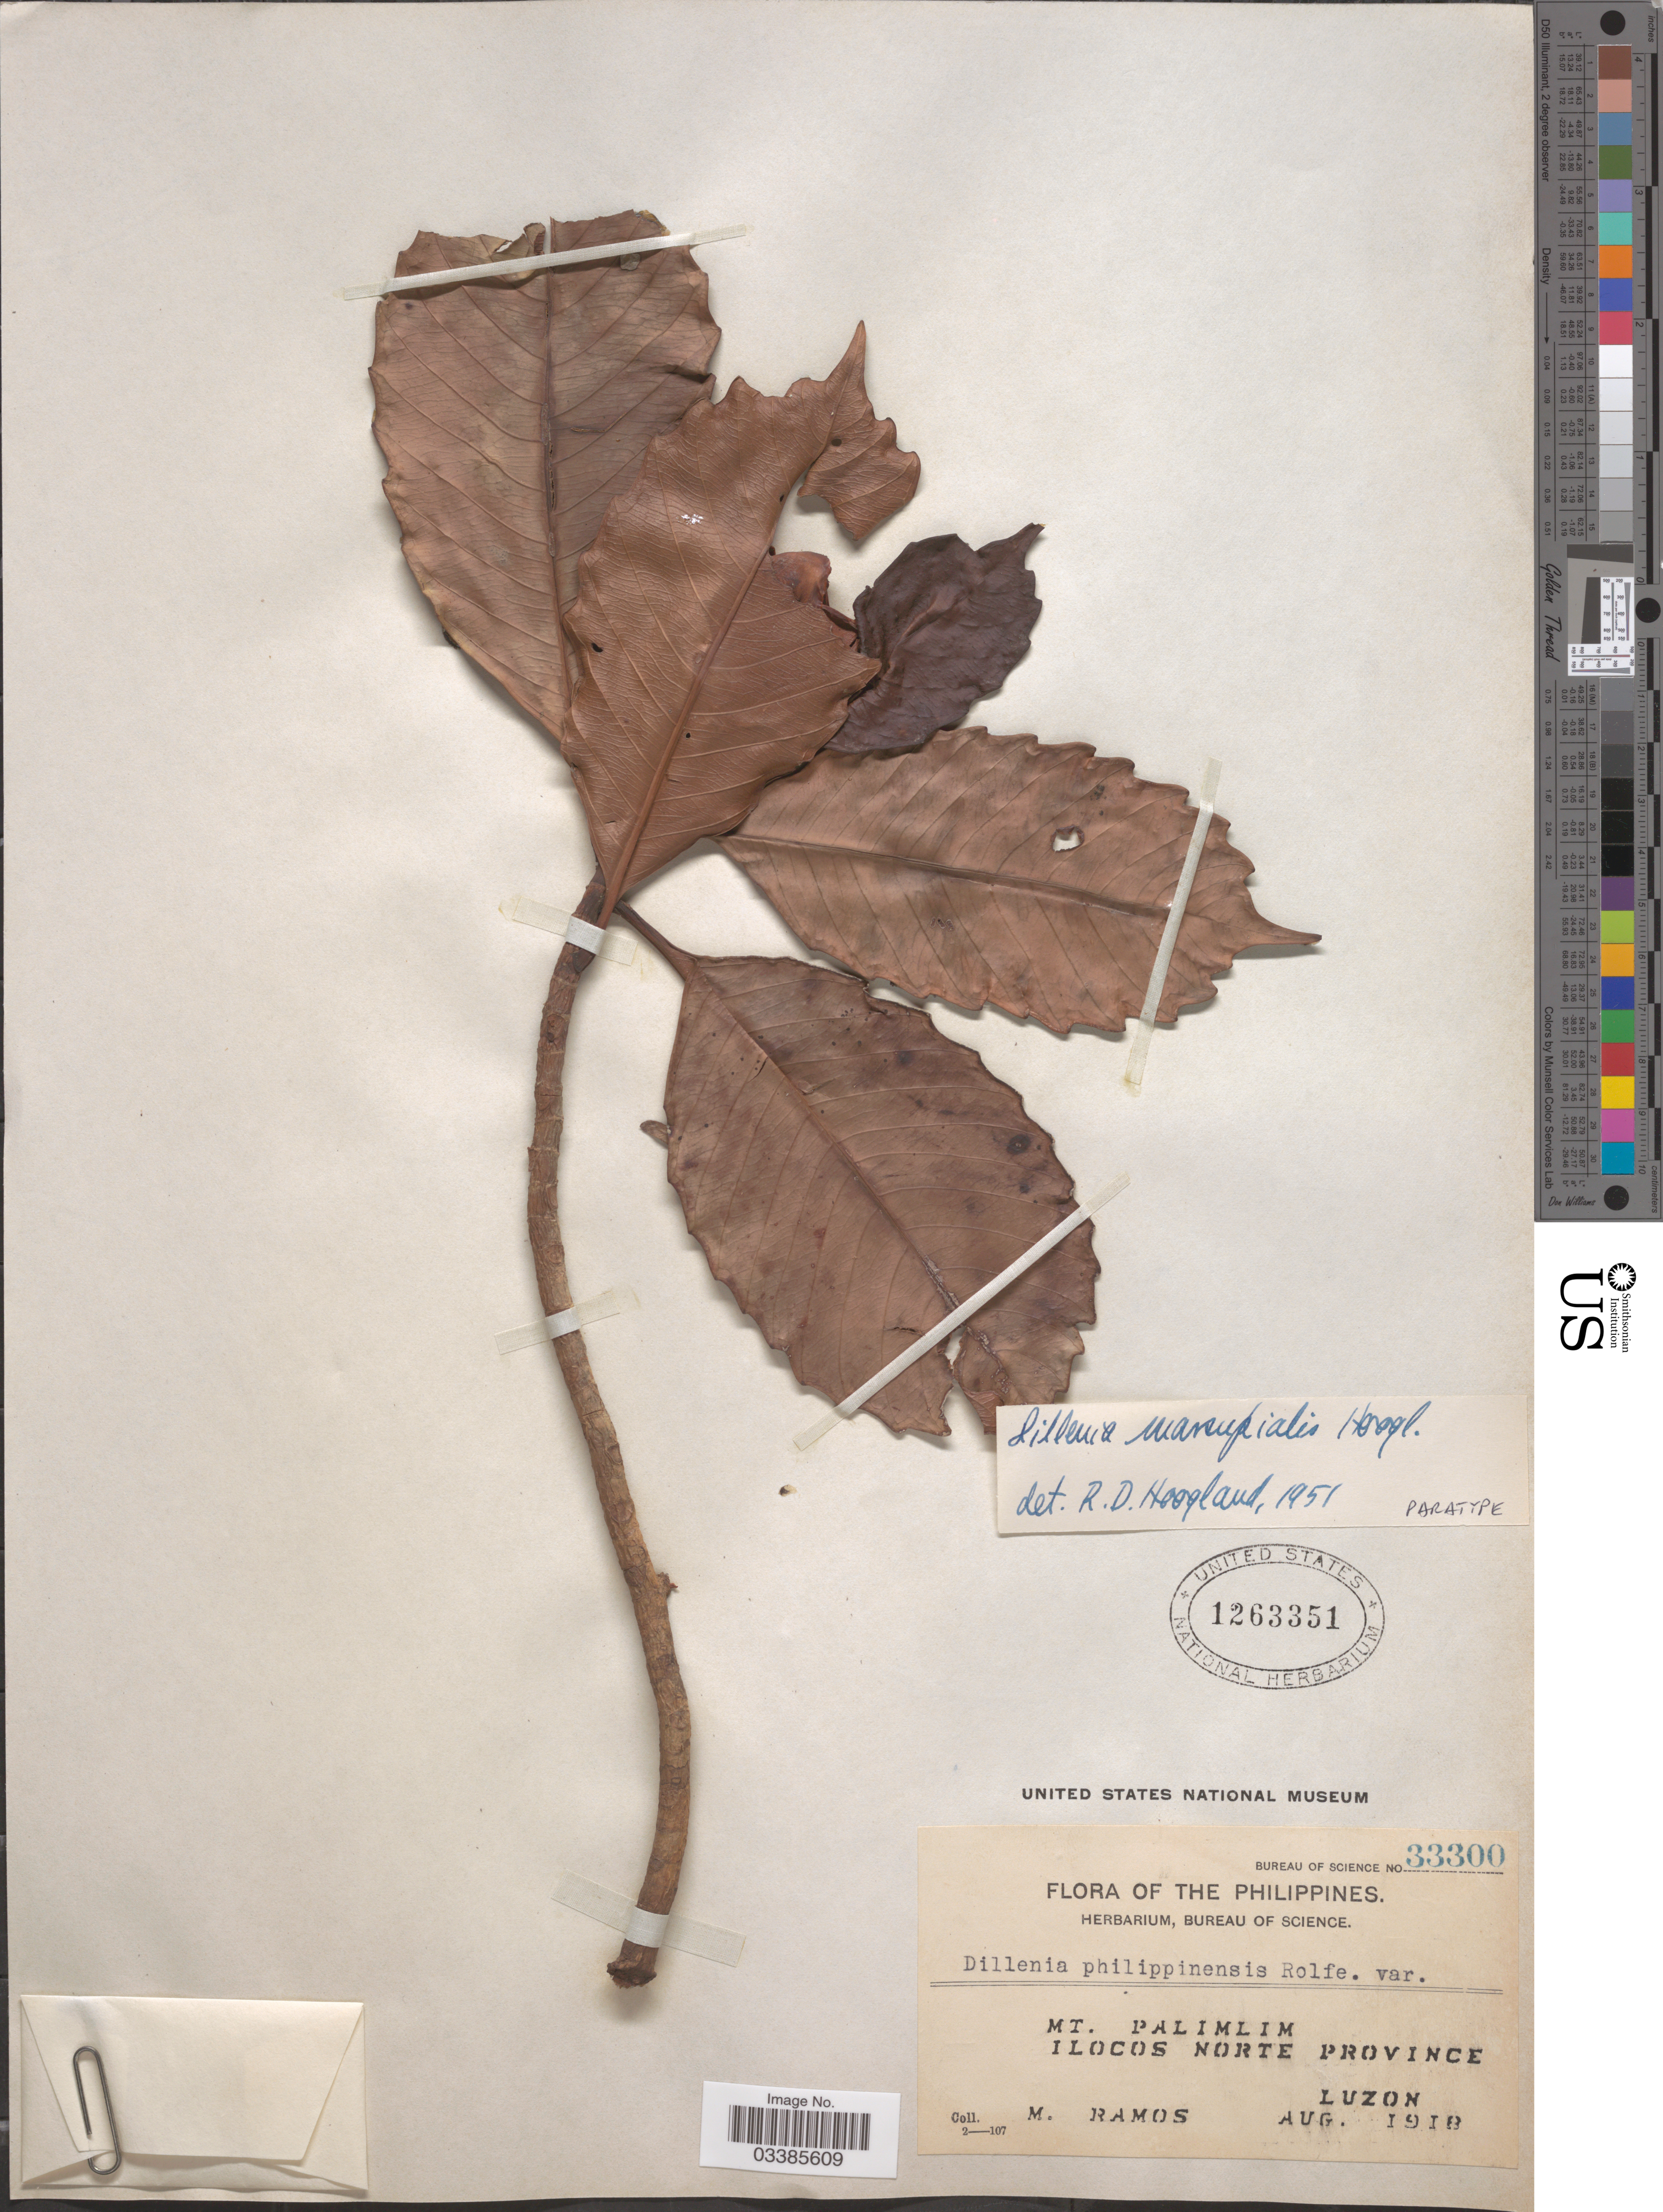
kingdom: Plantae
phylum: Tracheophyta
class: Magnoliopsida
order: Dilleniales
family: Dilleniaceae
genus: Dillenia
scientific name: Dillenia marsupialis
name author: Hoogland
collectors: M. Ramos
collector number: Bureau of Science 33300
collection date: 1918-08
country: Philippines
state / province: Ilocos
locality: Mt. Palimlim. Ilocos Norte Province. Luzon.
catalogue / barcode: US 1263351